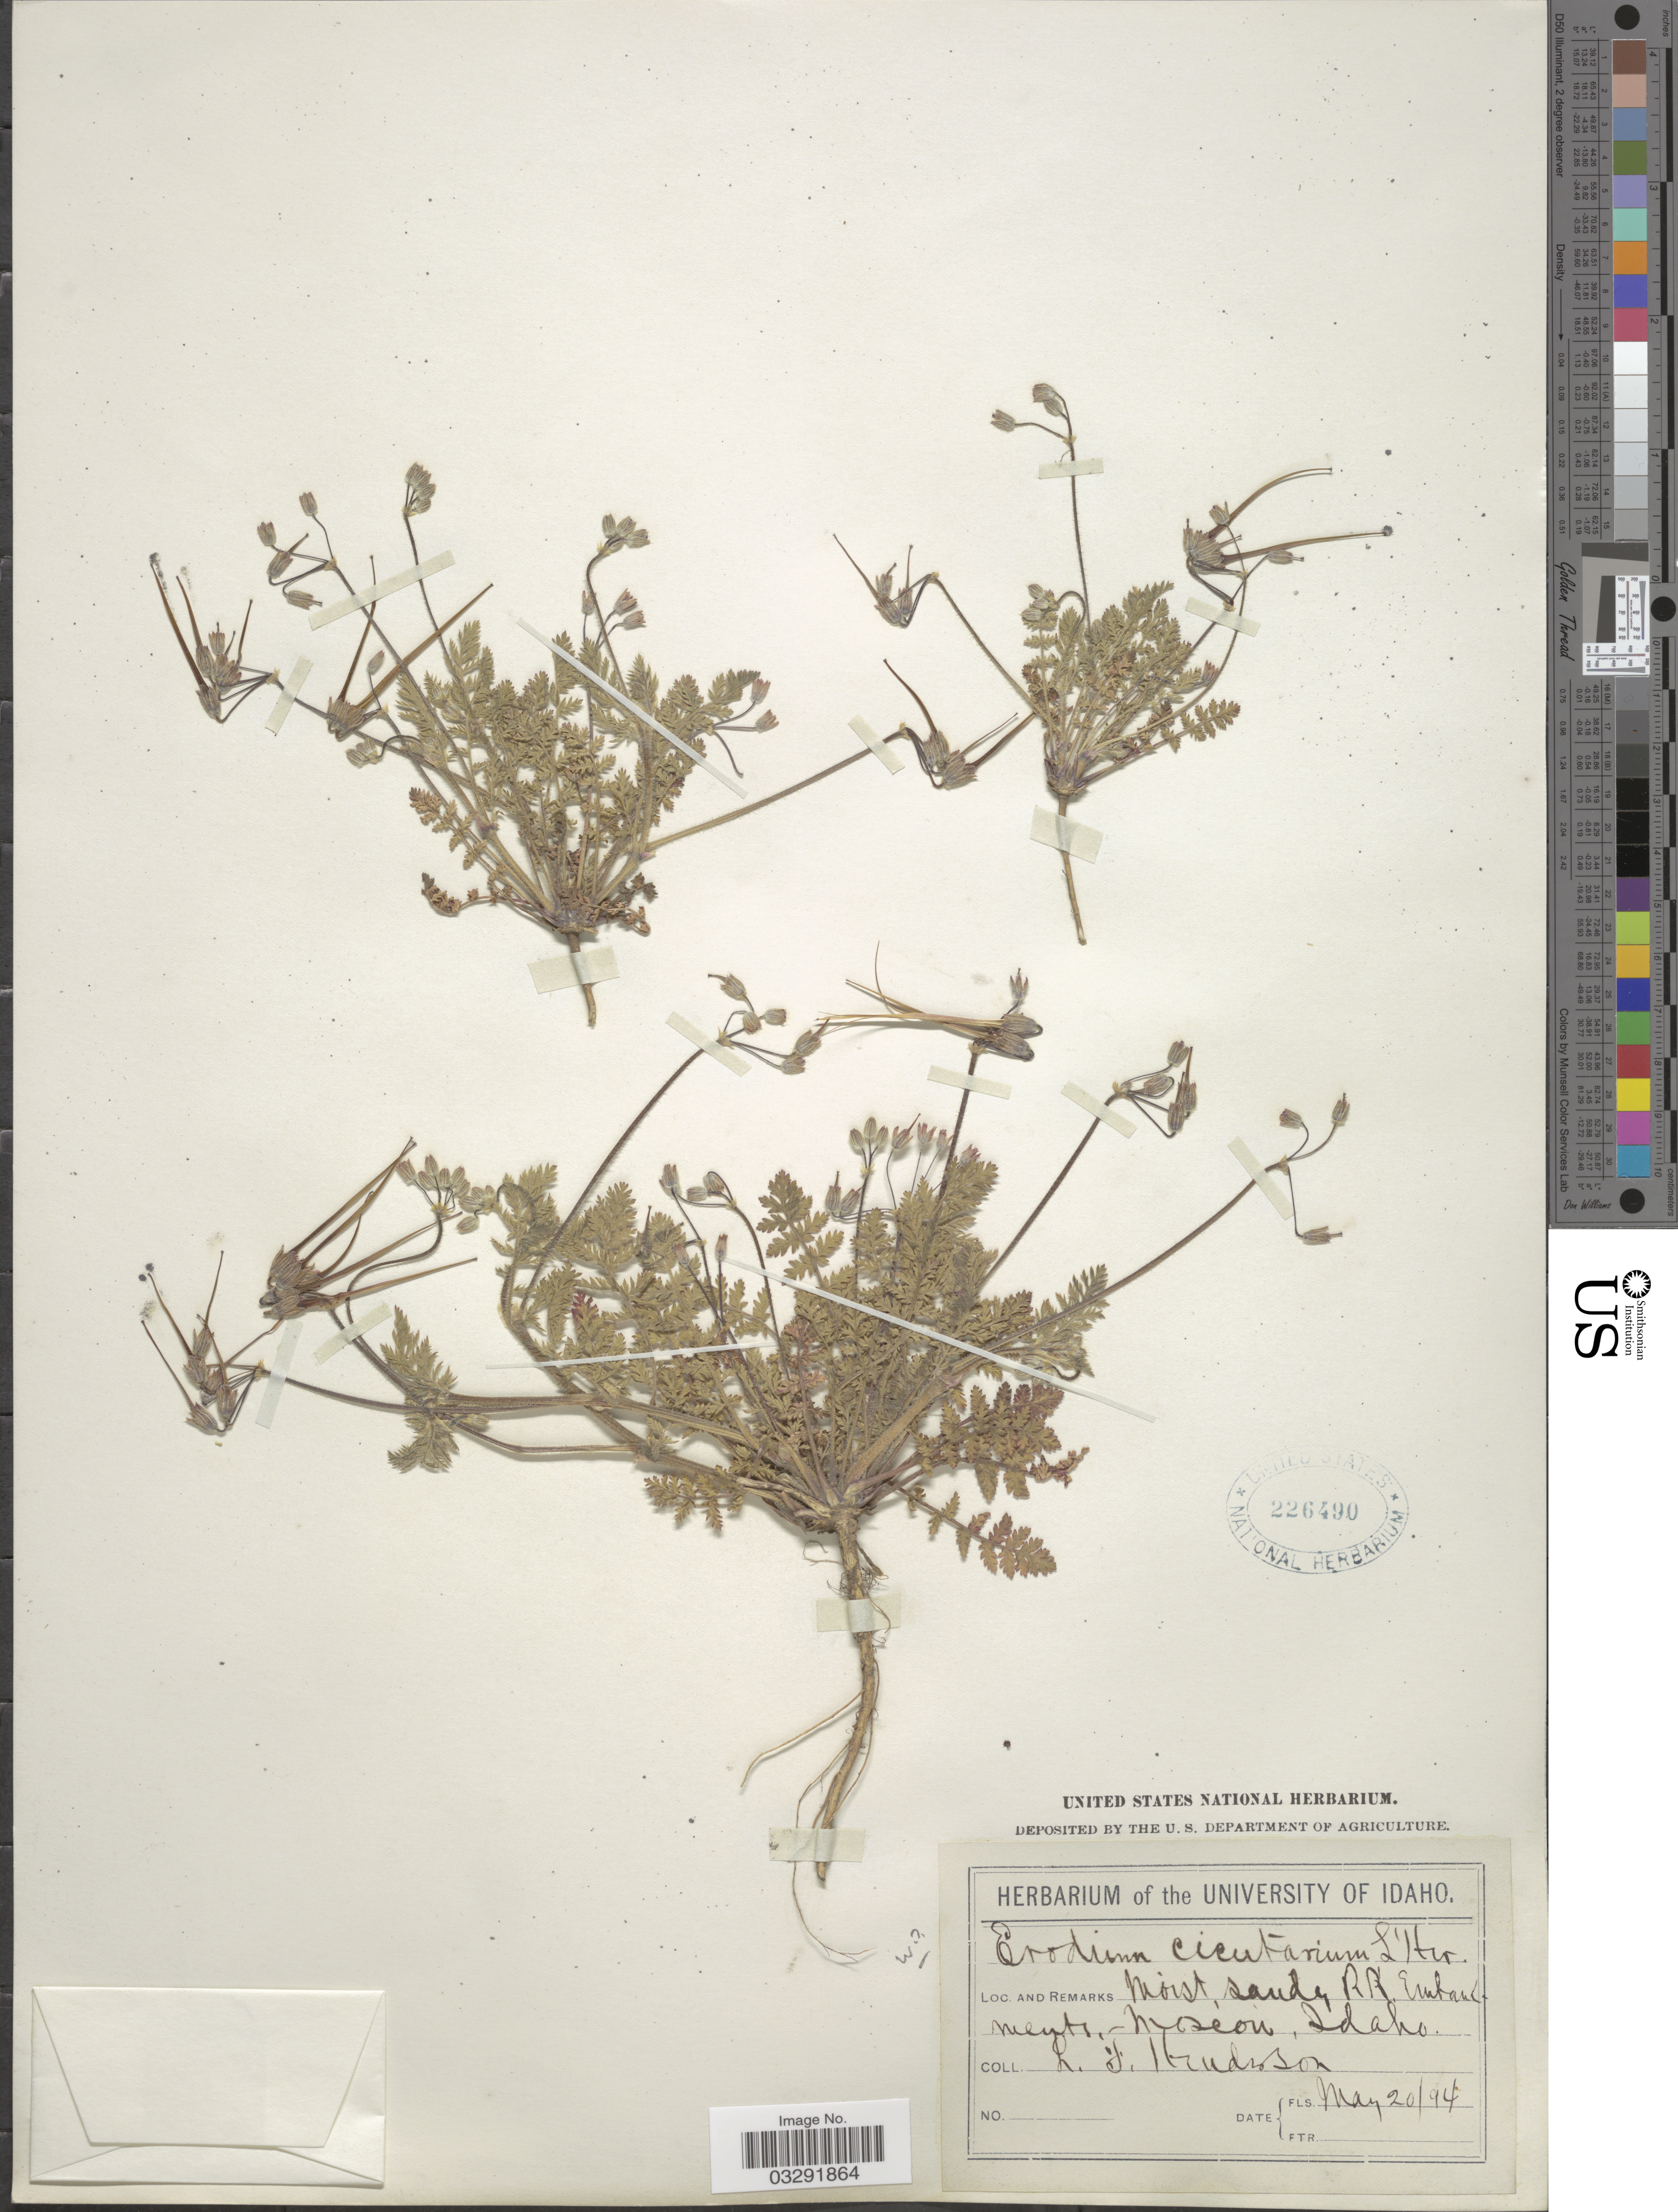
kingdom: Plantae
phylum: Tracheophyta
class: Magnoliopsida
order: Geraniales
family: Geraniaceae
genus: Erodium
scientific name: Erodium cicutarium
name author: (L.) L'Hér.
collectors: L. Henderson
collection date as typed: Transcribed d/m/y: 20/5/94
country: United States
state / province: Idaho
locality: Moist, sandy RR. Embankments. Moscow.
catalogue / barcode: US 226490